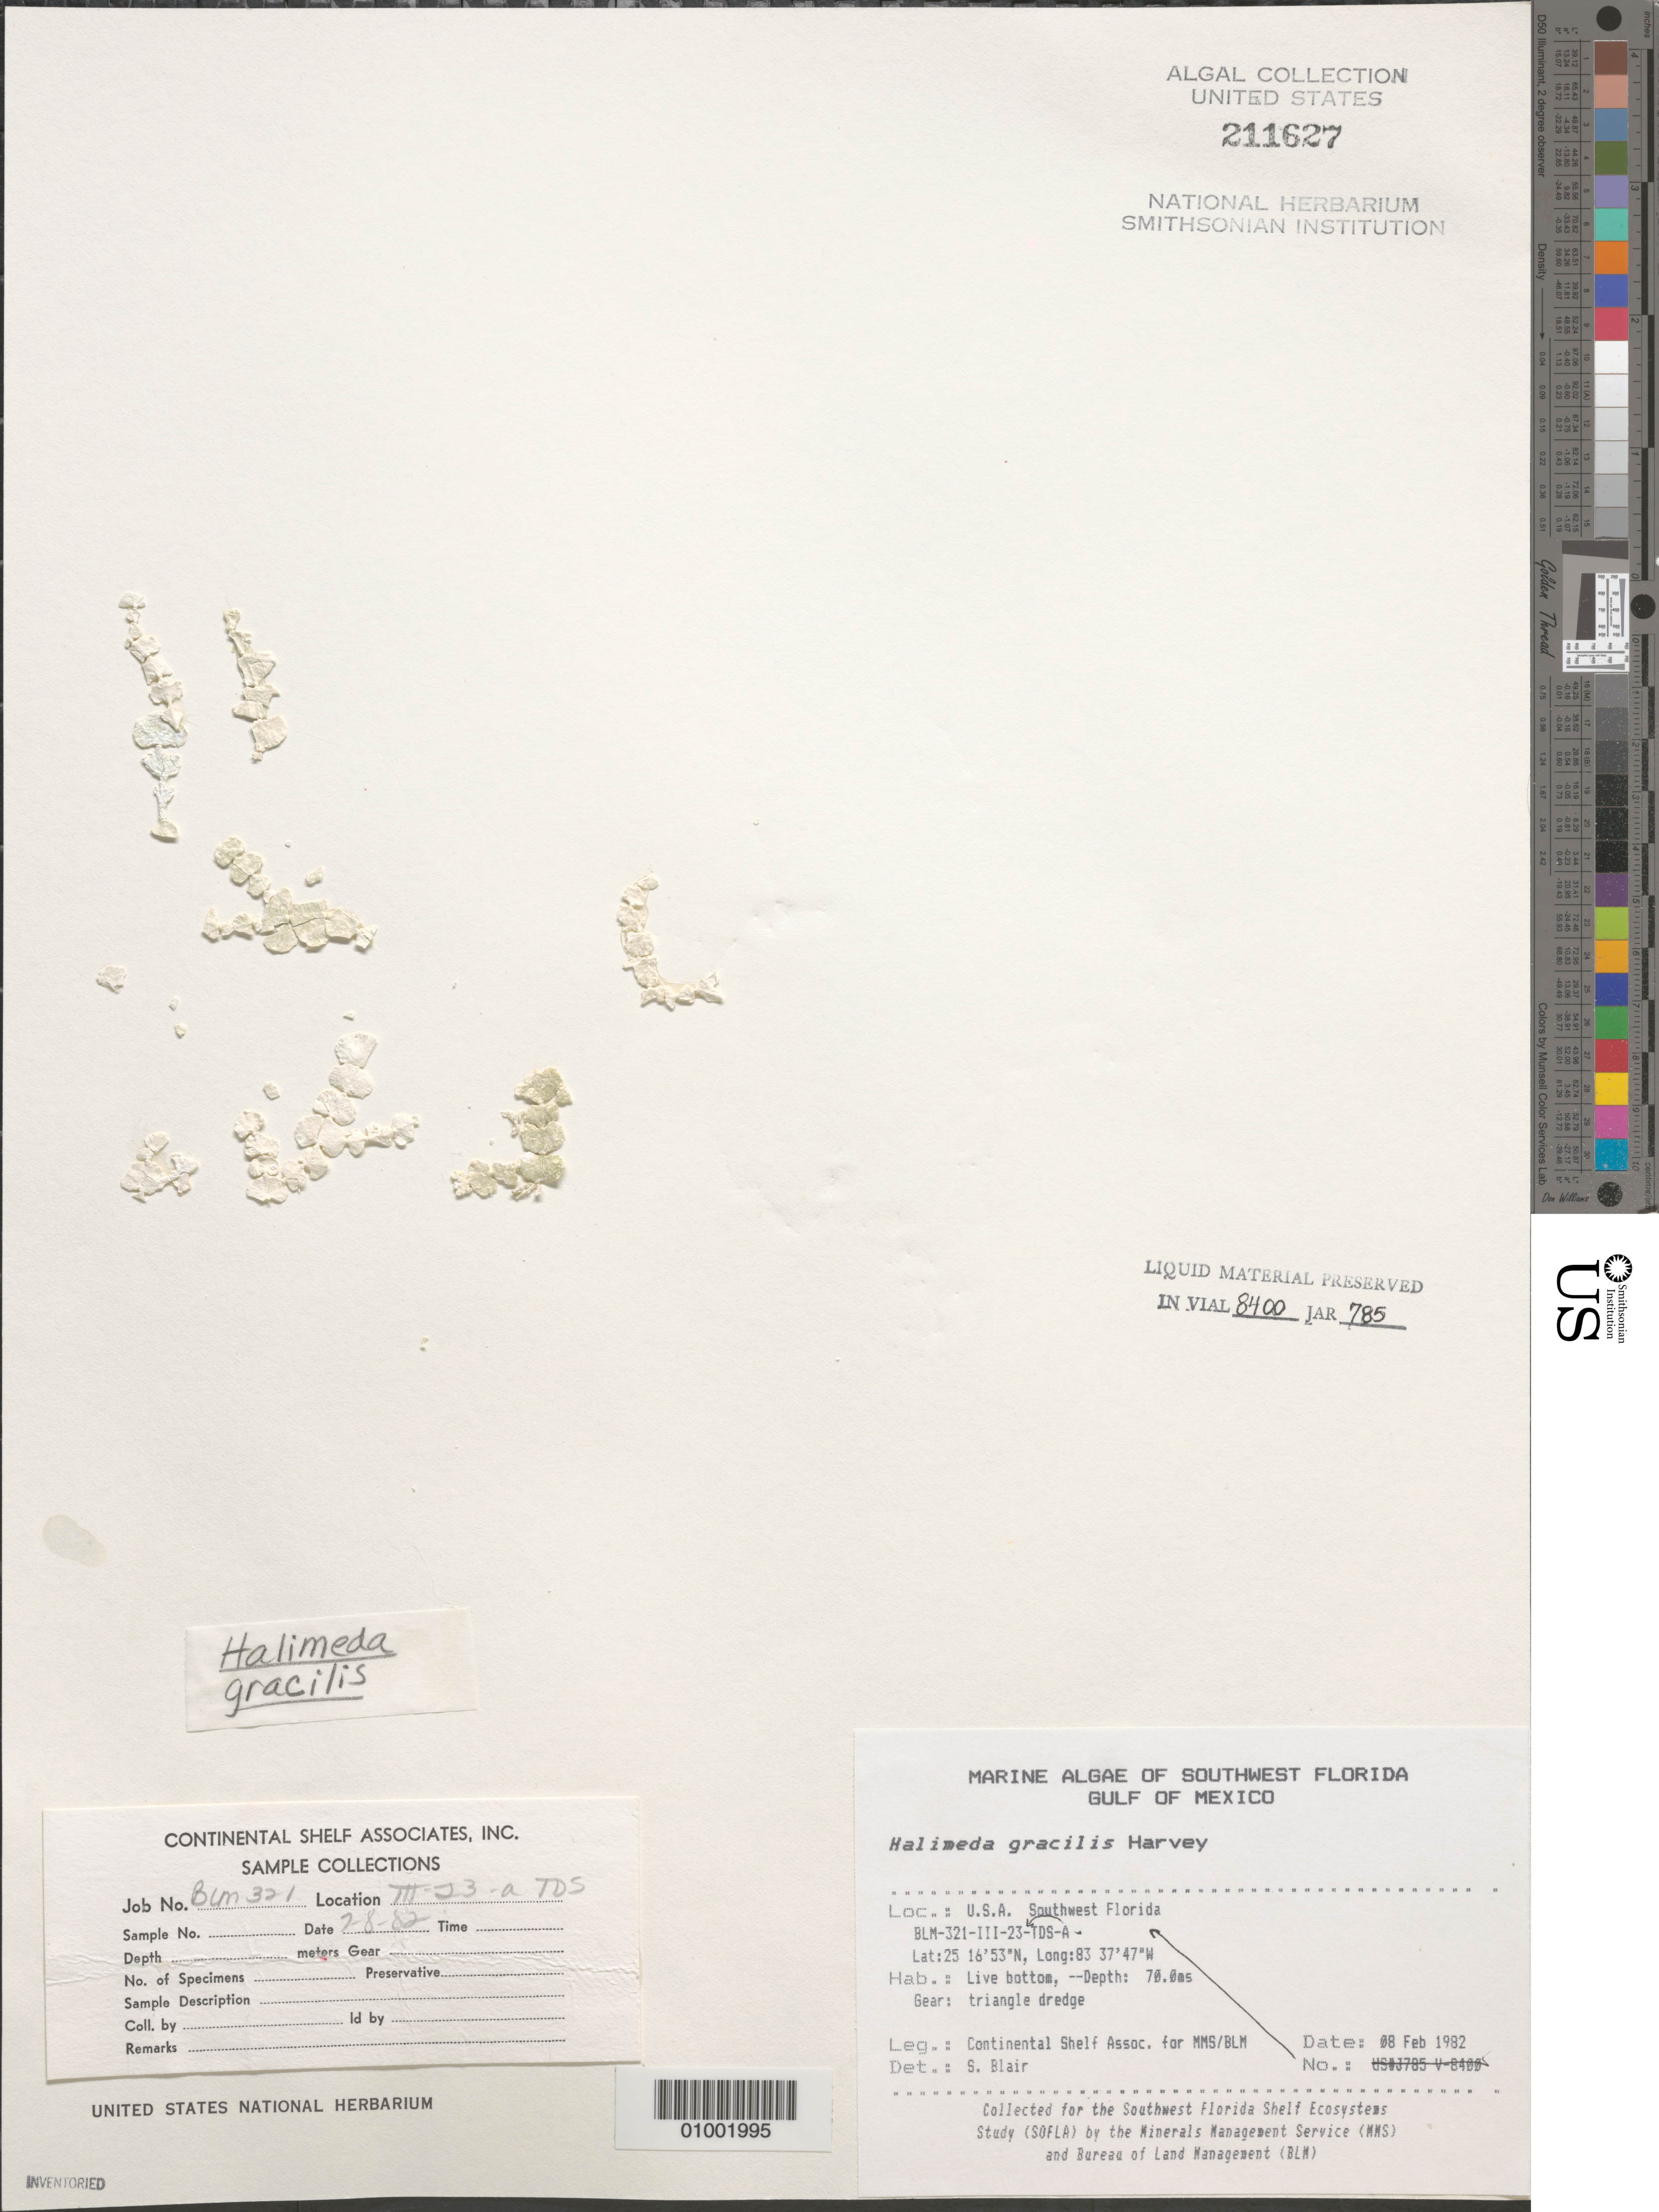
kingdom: Plantae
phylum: Chlorophyta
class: Ulvophyceae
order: Bryopsidales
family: Halimedaceae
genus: Halimeda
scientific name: Halimeda gracilis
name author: Harv. ex J. Agardh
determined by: Blair, S. M.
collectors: Continental Shelf Associates for the MMS/BLM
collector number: BLM-321-III-23-A-TDS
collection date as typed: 08 Feb 1982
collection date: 1982-02-08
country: United States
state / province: Florida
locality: Gulf of Mexico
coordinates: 25 16'53"N, 83 37'47"W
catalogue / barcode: US 211627